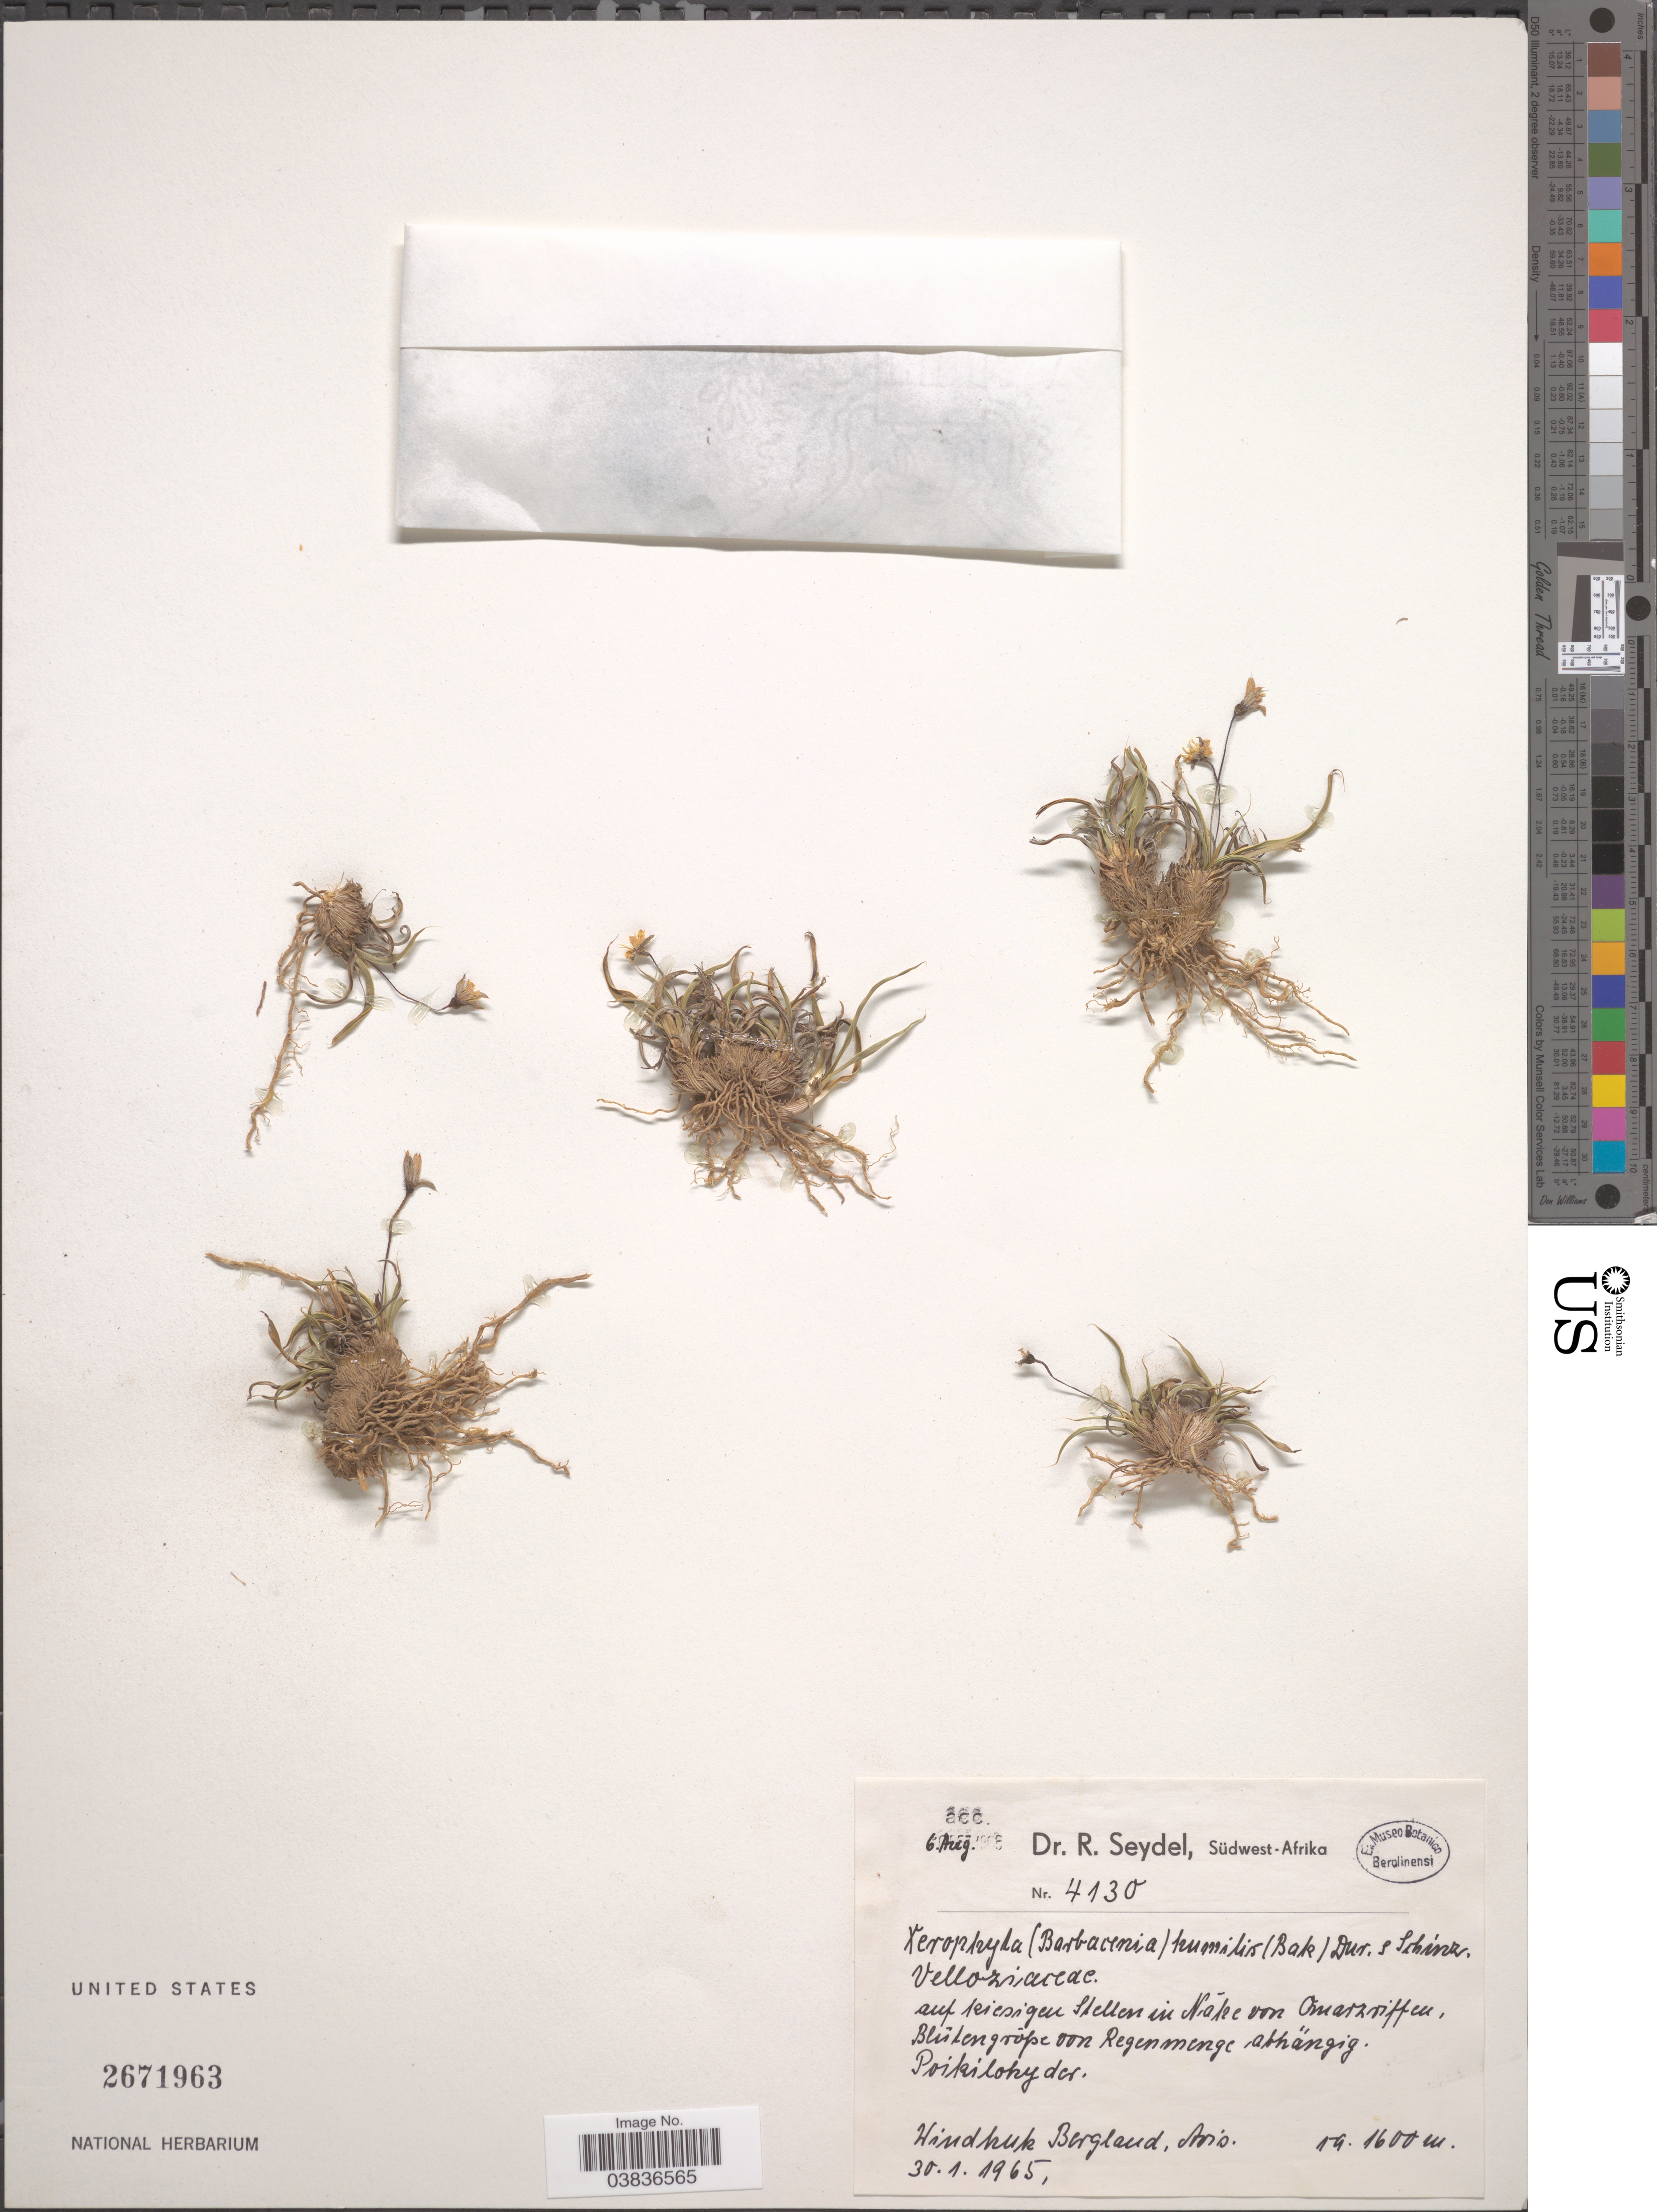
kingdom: Plantae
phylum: Tracheophyta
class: Liliopsida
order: Pandanales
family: Velloziaceae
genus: Xerophyta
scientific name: Xerophyta humilis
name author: (Baker) Durand & Schinz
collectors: R. Seydel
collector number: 4130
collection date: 1965-01-30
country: Namibia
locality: Südwest-Afrika. Windhuk Bergland, Avis.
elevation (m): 1600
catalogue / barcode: US 2671963